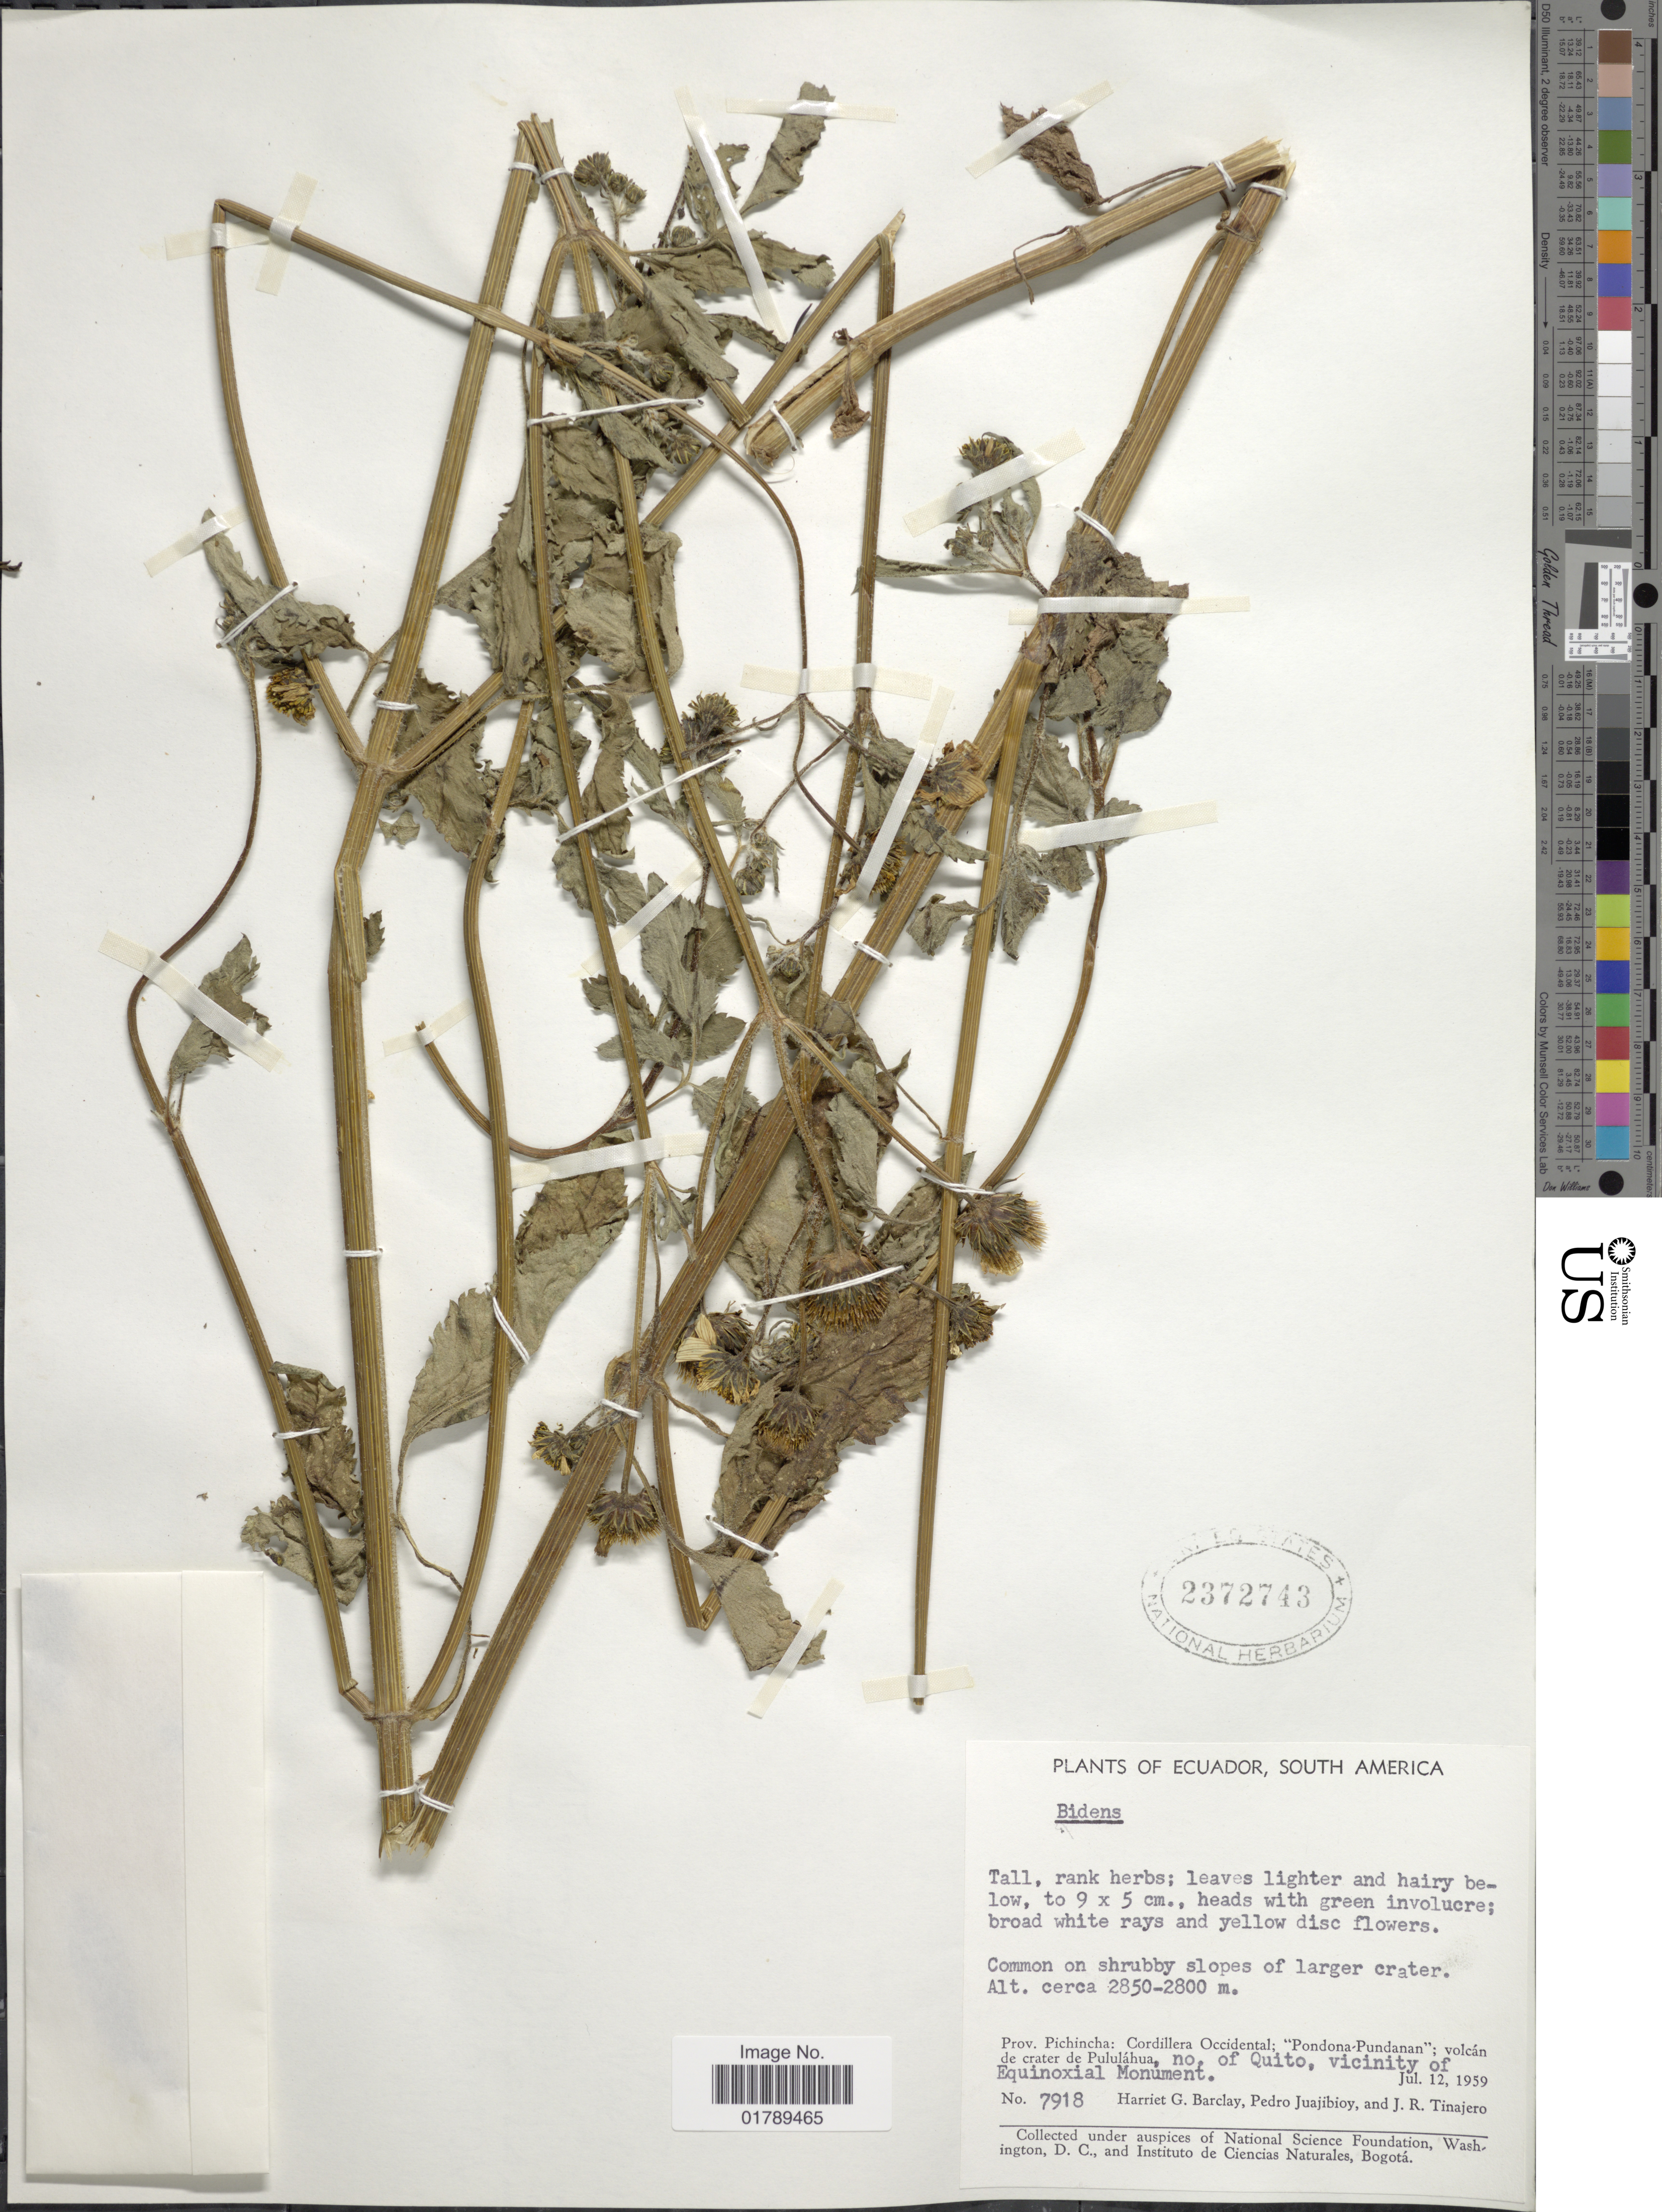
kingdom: Plantae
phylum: Tracheophyta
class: Magnoliopsida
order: Asterales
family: Asteraceae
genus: Bidens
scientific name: Bidens sp.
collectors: H. G. Barclay, P. Juajibioy & J. Tinajero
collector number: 7918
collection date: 1959-07-12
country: Ecuador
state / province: Pichincha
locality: Prov. Pichincha: Cordillera Occidental; "Pondona'Pundanan"; volcan de crater de Pululahua, no, of Quito, vicinity of Equinoxial Monument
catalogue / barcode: US 2372743